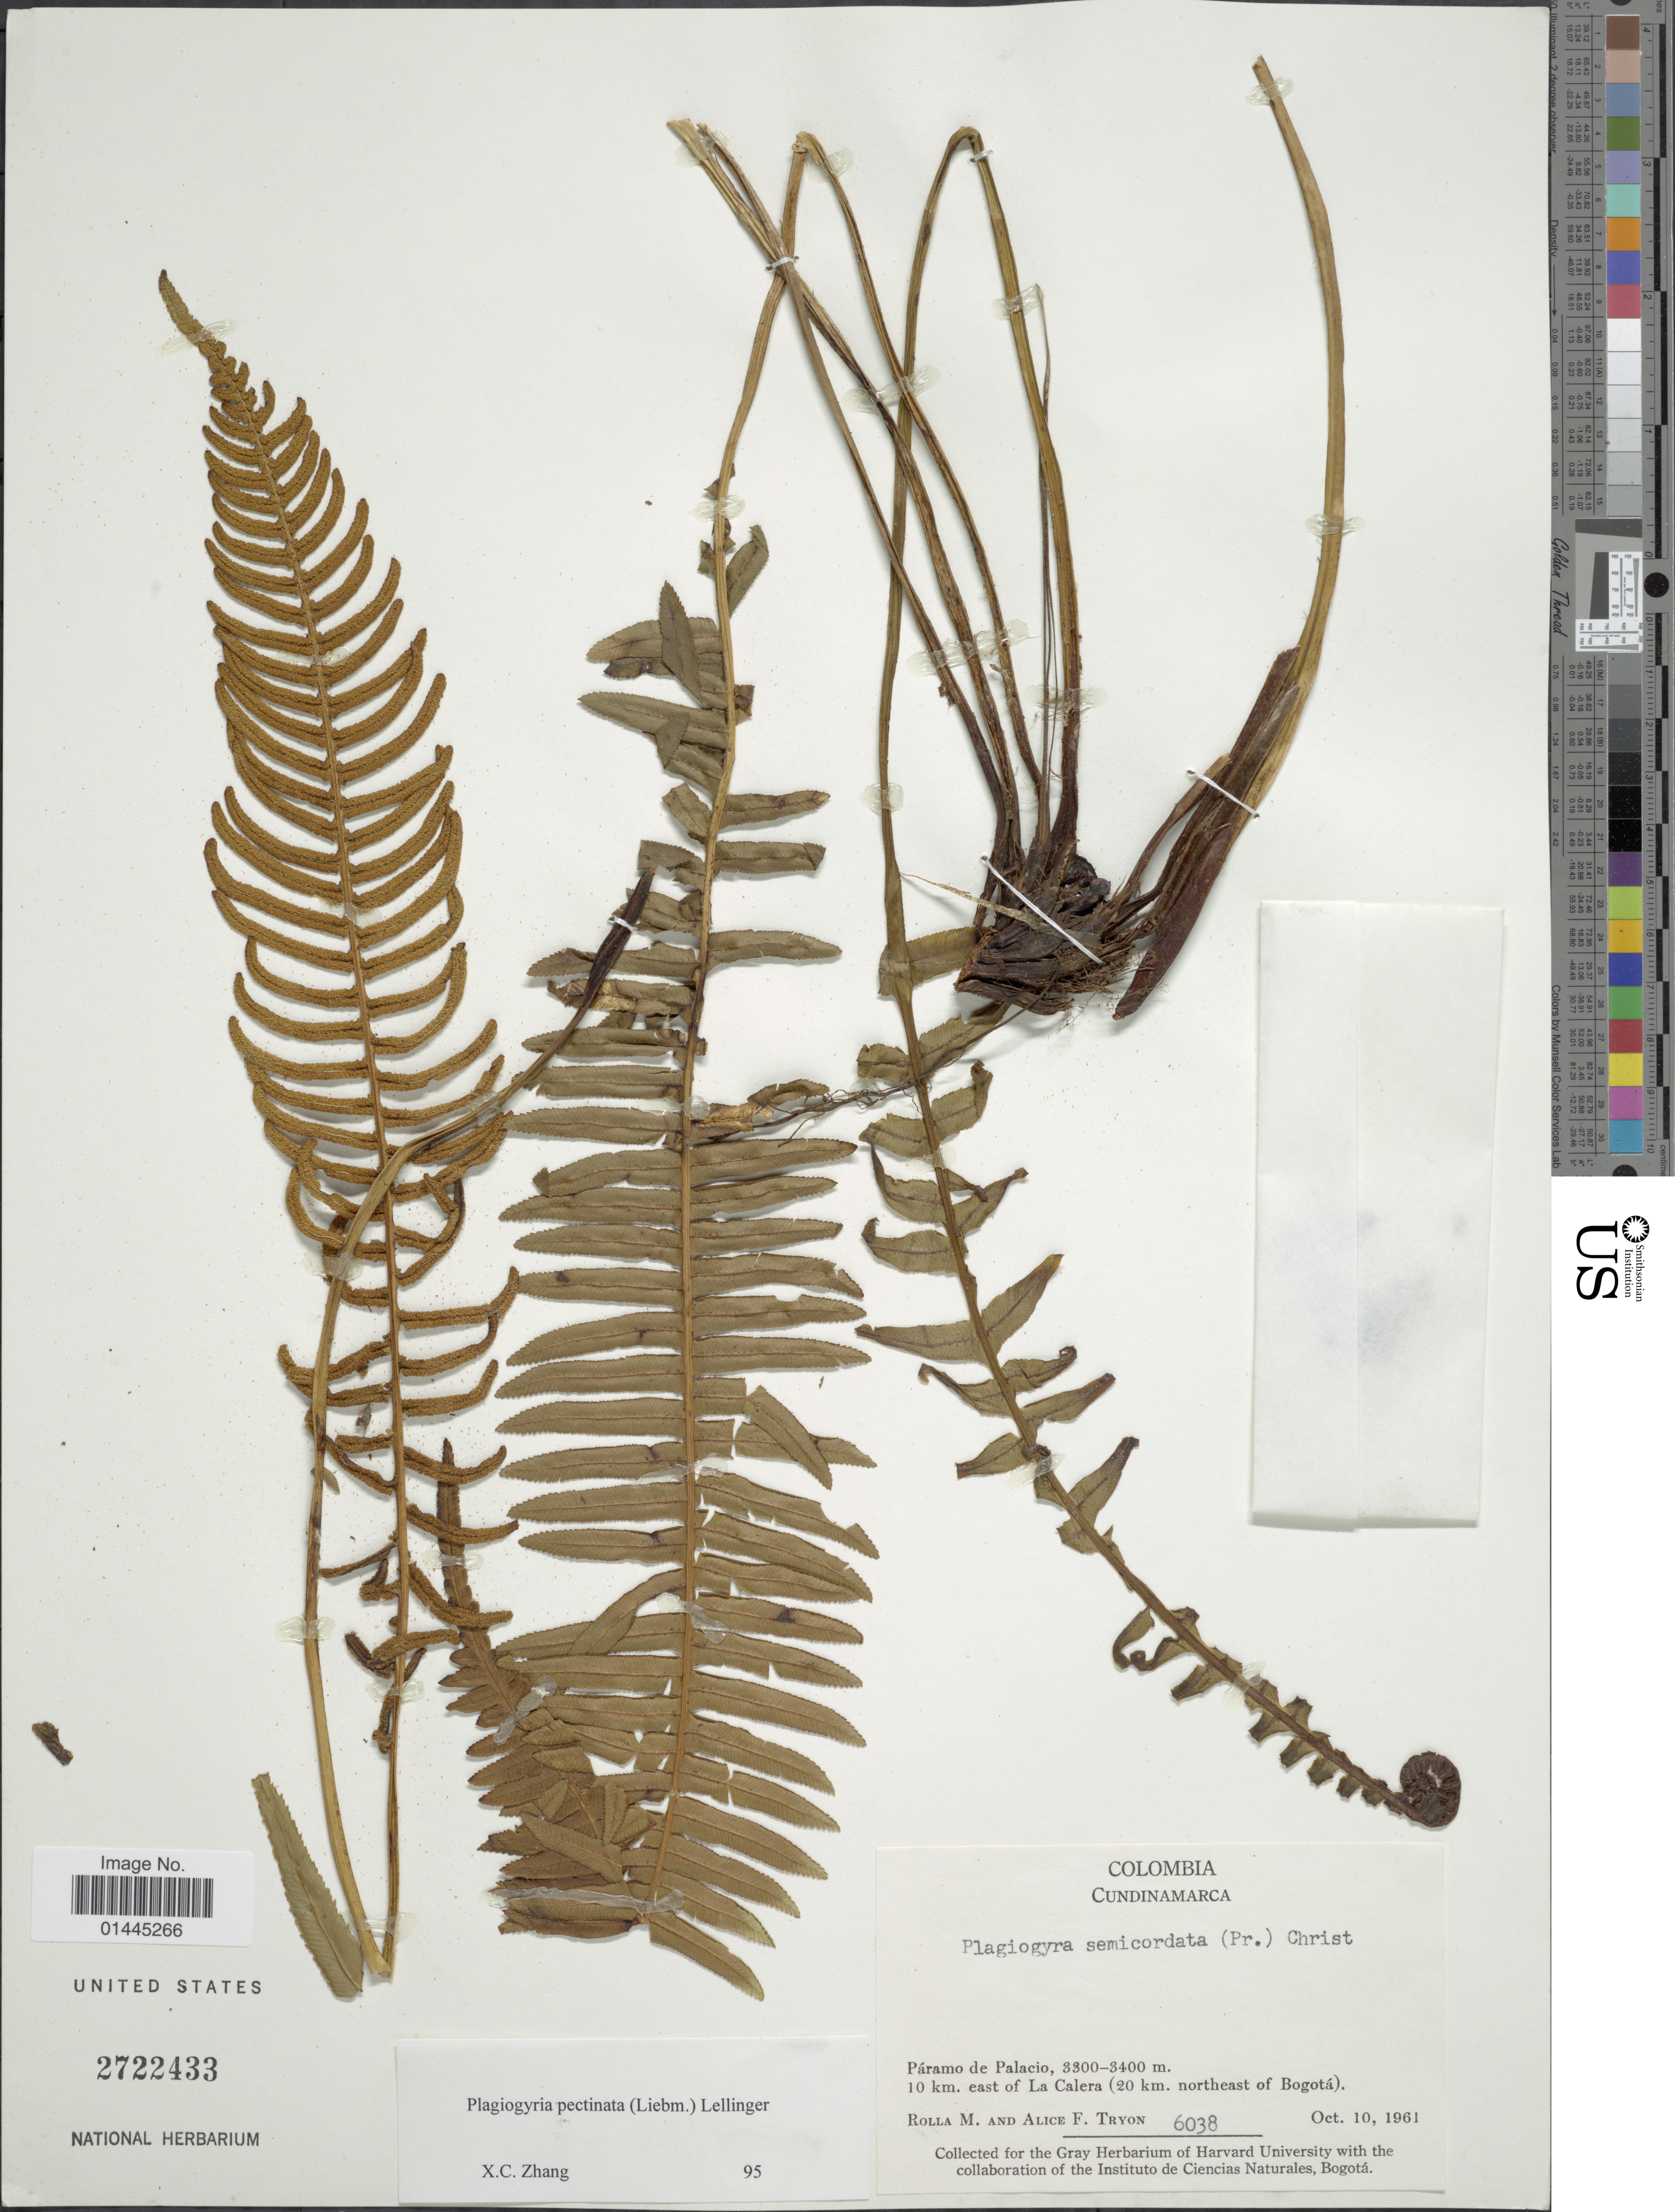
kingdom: Plantae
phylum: Tracheophyta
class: Polypodiopsida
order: Cyatheales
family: Plagiogyriaceae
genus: Plagiogyria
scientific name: Plagiogyria semicordata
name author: (C. Presl) Christ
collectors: R. M. Tryon & A. F. Tryon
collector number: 6038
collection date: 1961-10-10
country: Colombia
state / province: Cundinamarca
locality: Paramo de Palacio, 10 km. east of La Calera (20 km. northeast of Bogota).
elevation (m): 3300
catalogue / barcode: US 2722433